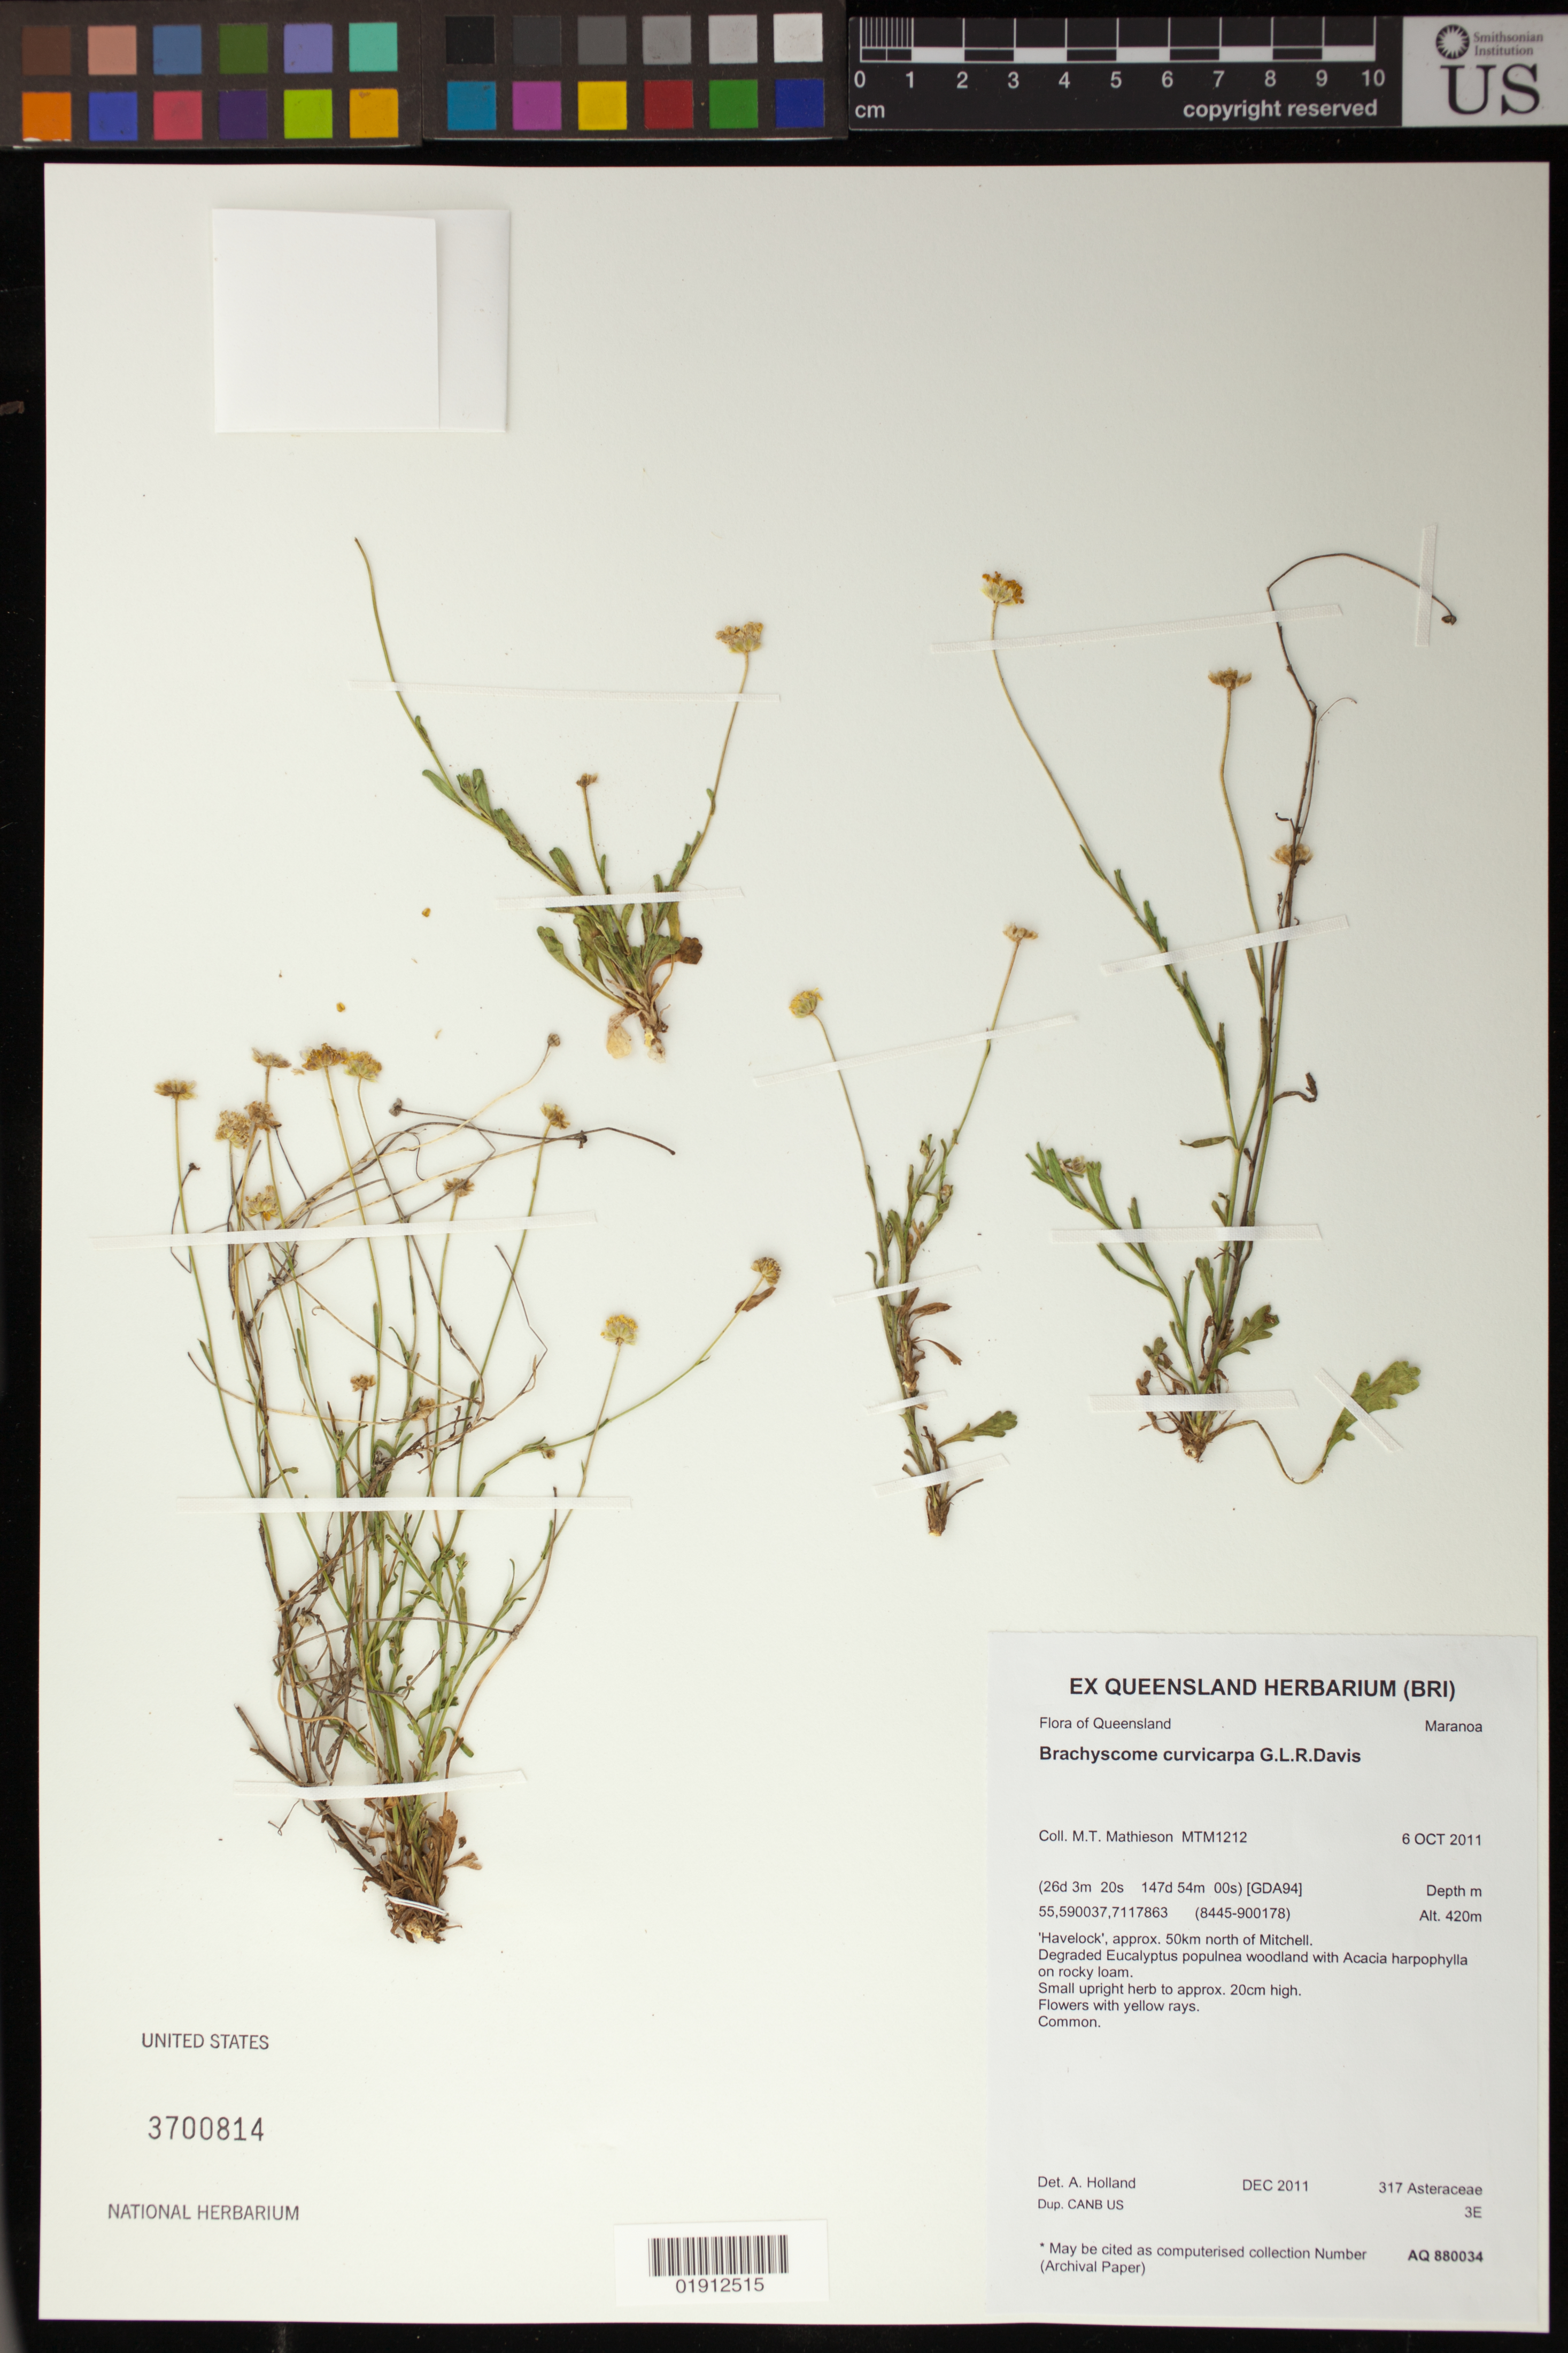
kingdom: Plantae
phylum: Tracheophyta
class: Magnoliopsida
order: Asterales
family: Asteraceae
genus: Brachyscome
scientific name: Brachyscome curvicarpa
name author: G.L. Davis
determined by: Holland, A. E.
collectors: M. T. Mathieson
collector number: MTM1212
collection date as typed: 6 Oct 2011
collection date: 2011-10-06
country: Australia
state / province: Queensland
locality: Maranoa, 'Havelock', approx. 50 km north of Mitchell.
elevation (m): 420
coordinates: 36 03 20 S, 147 54 00 E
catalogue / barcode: US 3700814